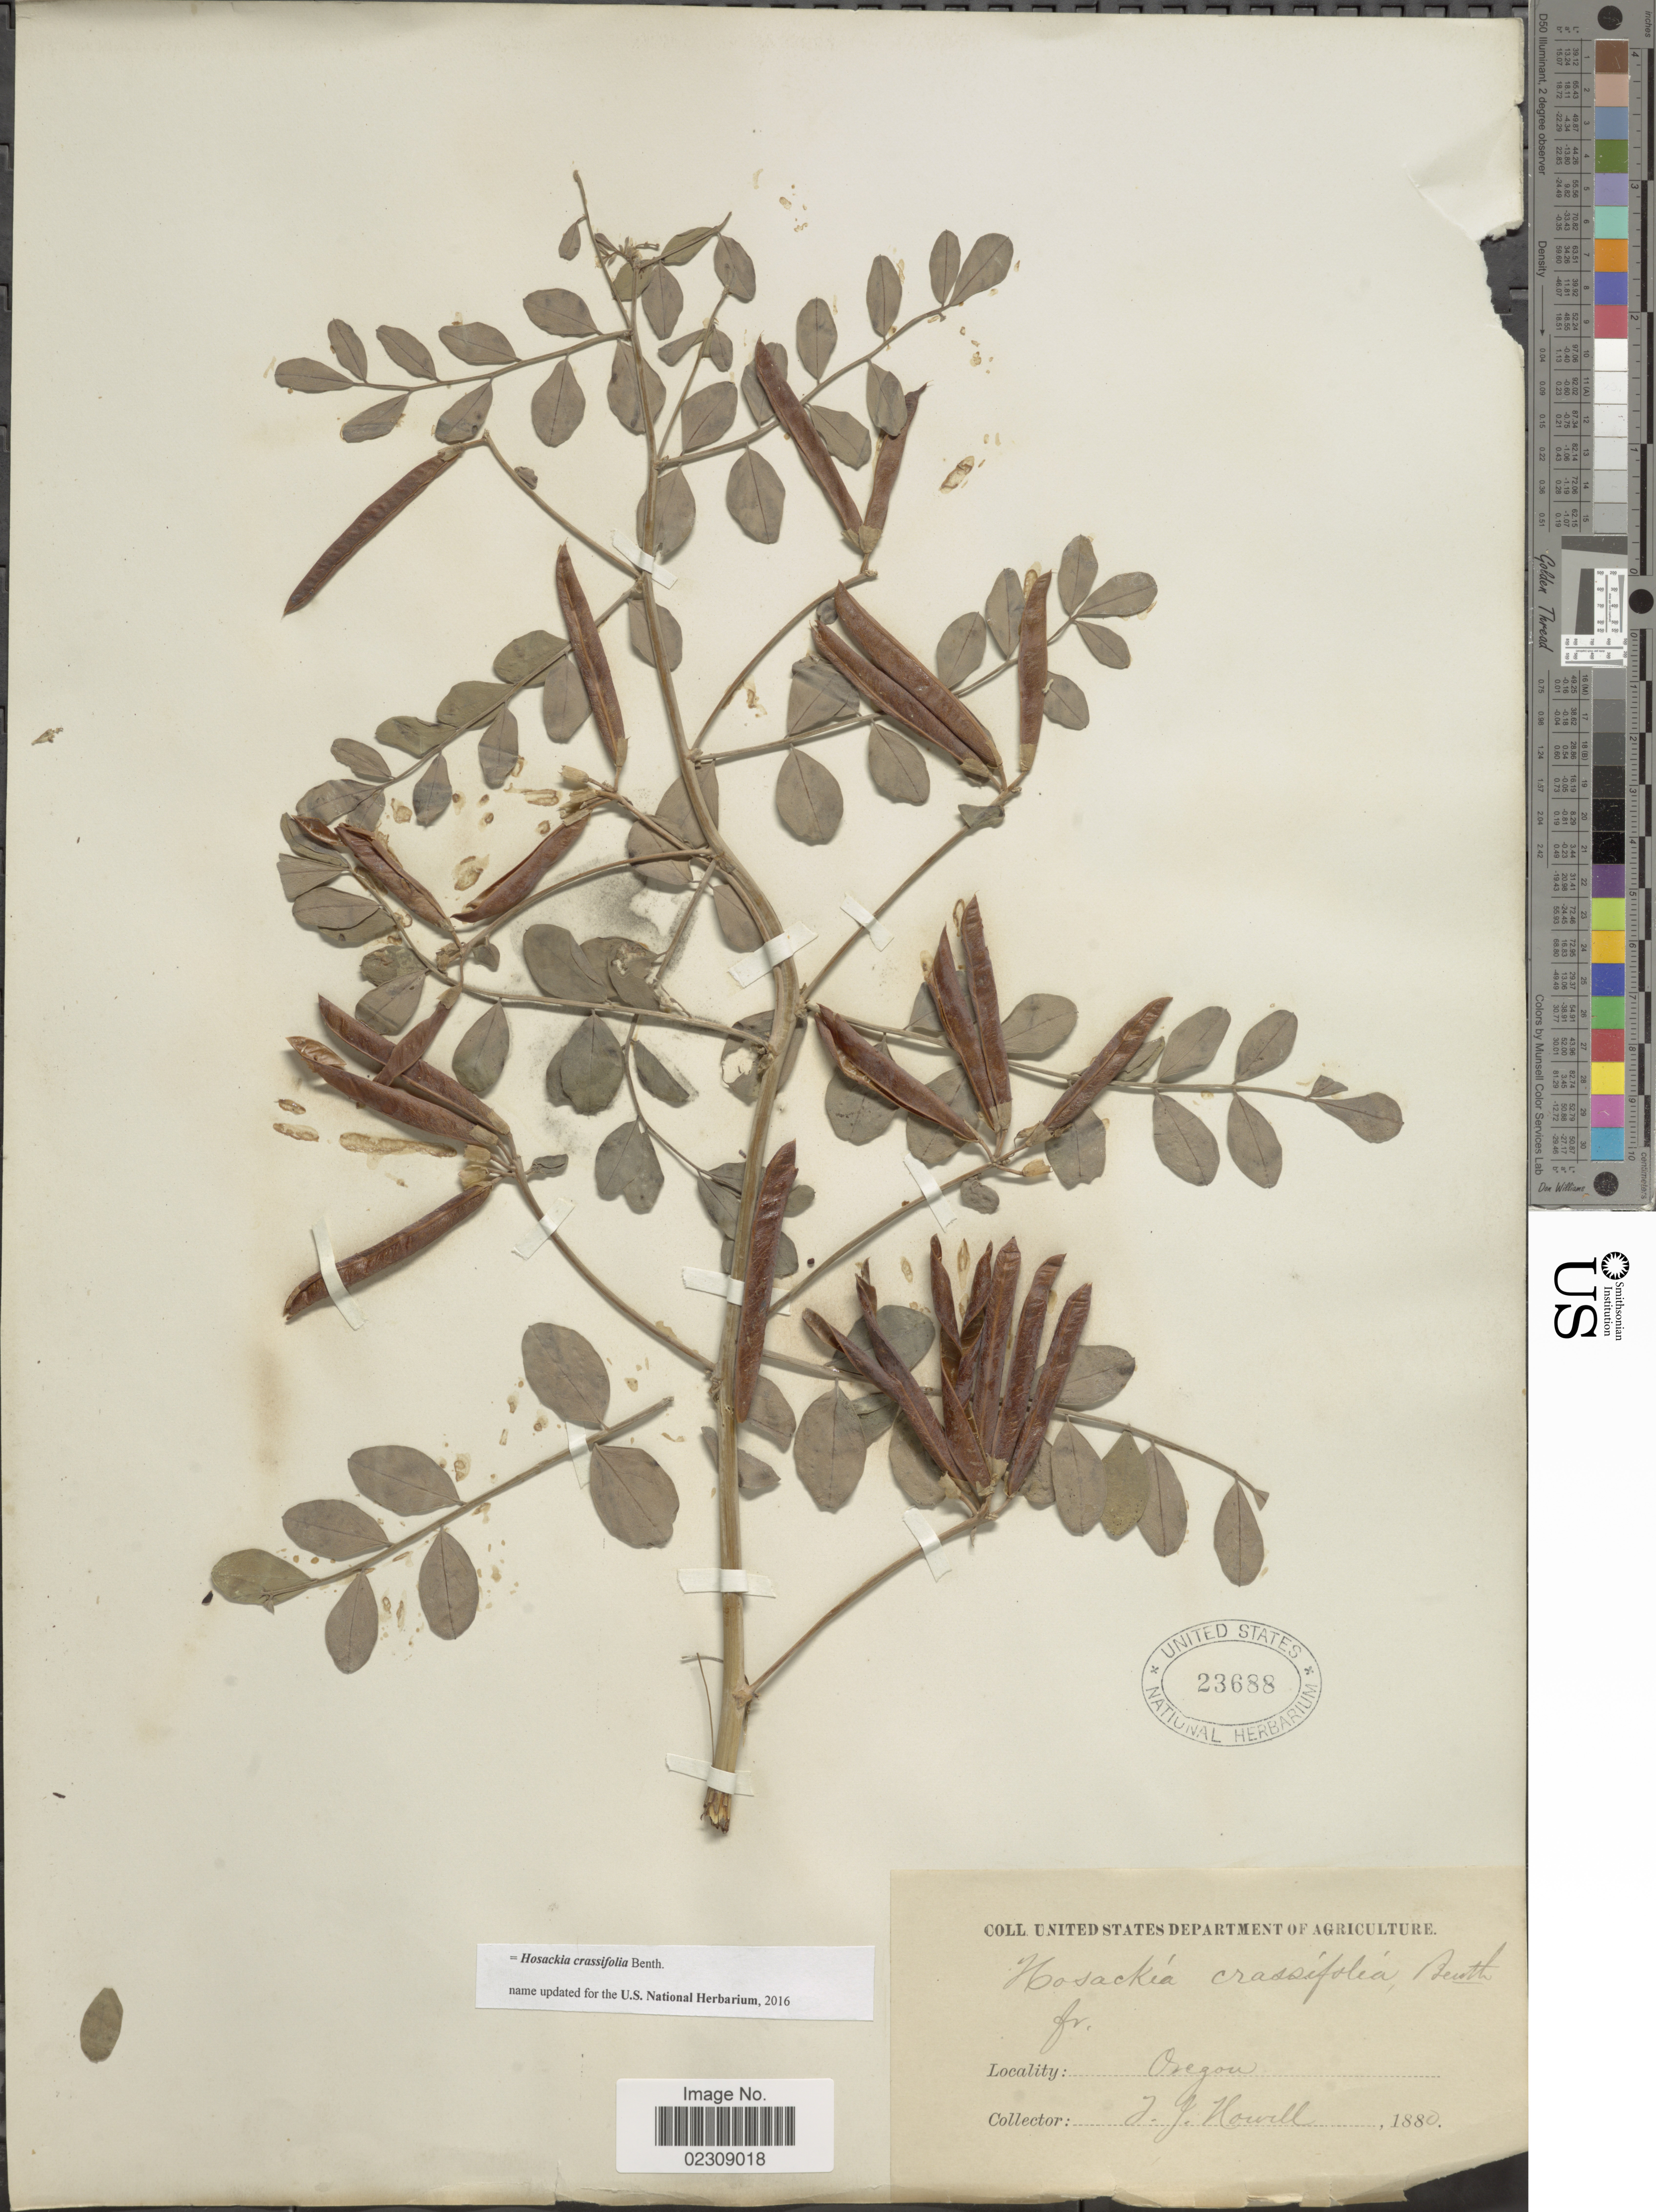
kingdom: Plantae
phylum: Tracheophyta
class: Magnoliopsida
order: Fabales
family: Fabaceae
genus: Hosackia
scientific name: Hosackia crassifolia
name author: Benth.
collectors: T. J. Howell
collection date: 1880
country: United States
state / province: Oregon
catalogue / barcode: US 23688